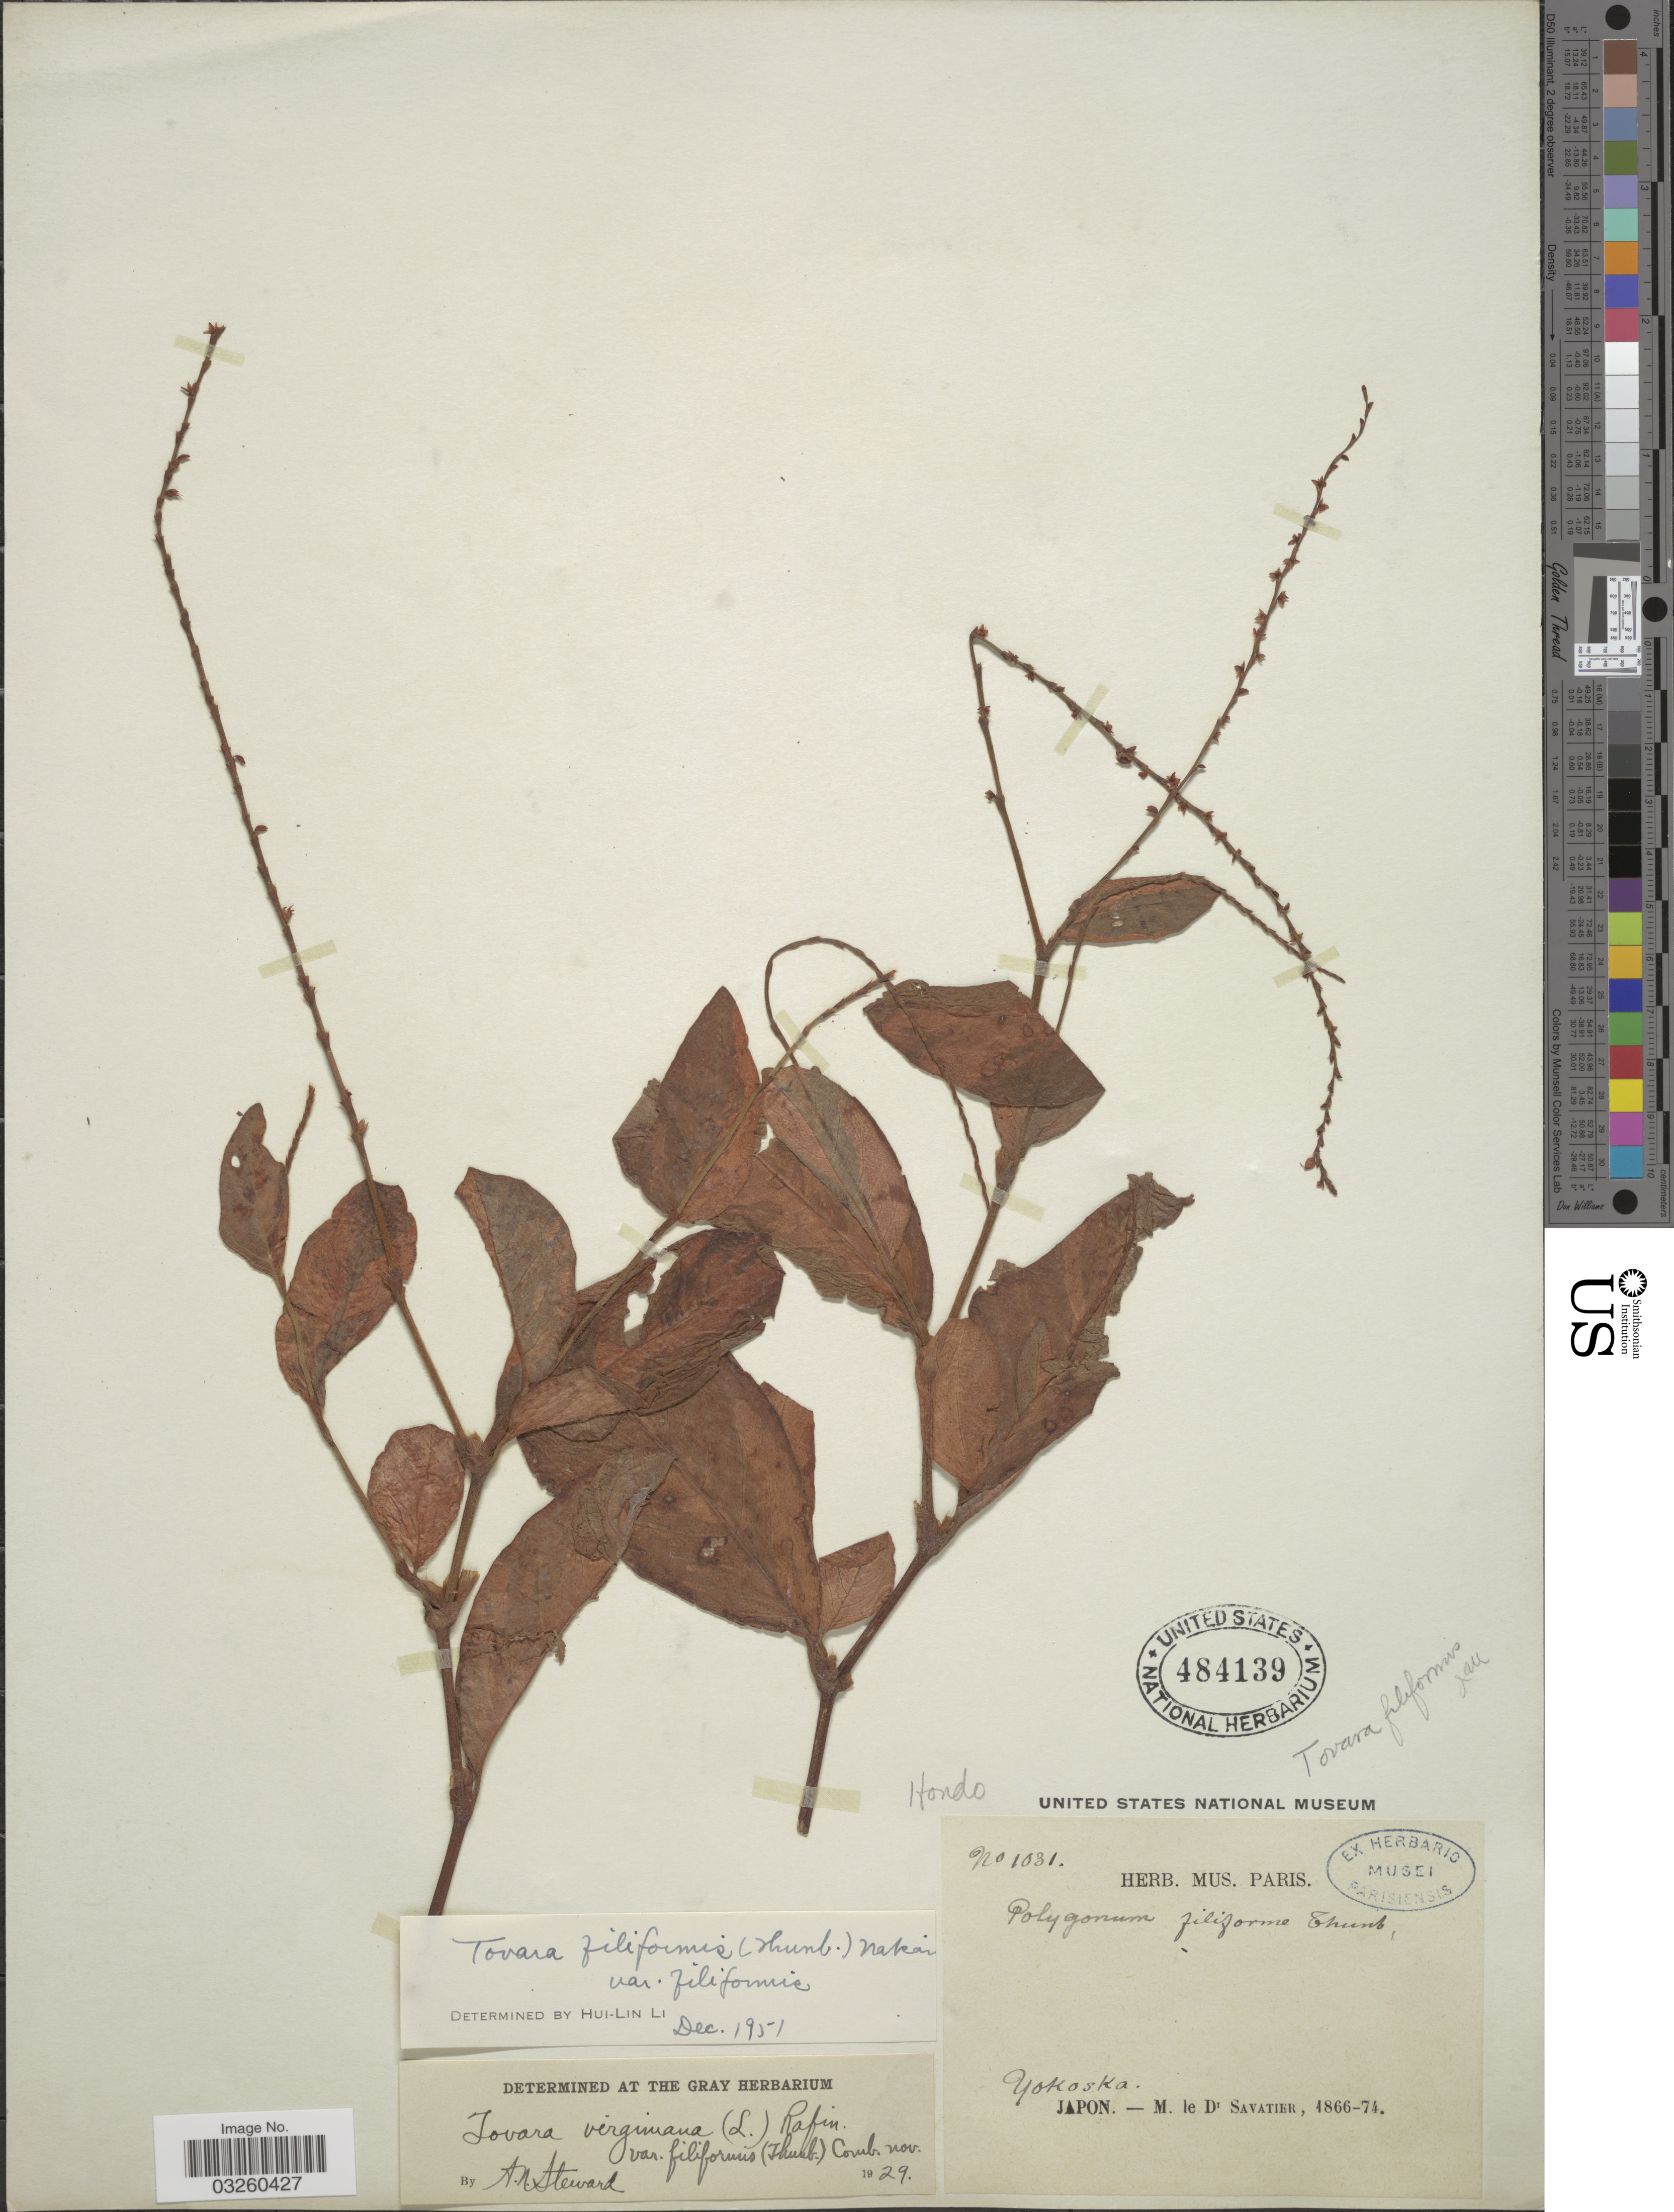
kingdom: Plantae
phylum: Tracheophyta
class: Magnoliopsida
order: Caryophyllales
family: Polygonaceae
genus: Persicaria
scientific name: Persicaria filiformis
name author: (Thunb.) Nakai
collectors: M. Savatier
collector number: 1031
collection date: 1866/1874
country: Japan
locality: Yokoska. Hondo.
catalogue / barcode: US 484139